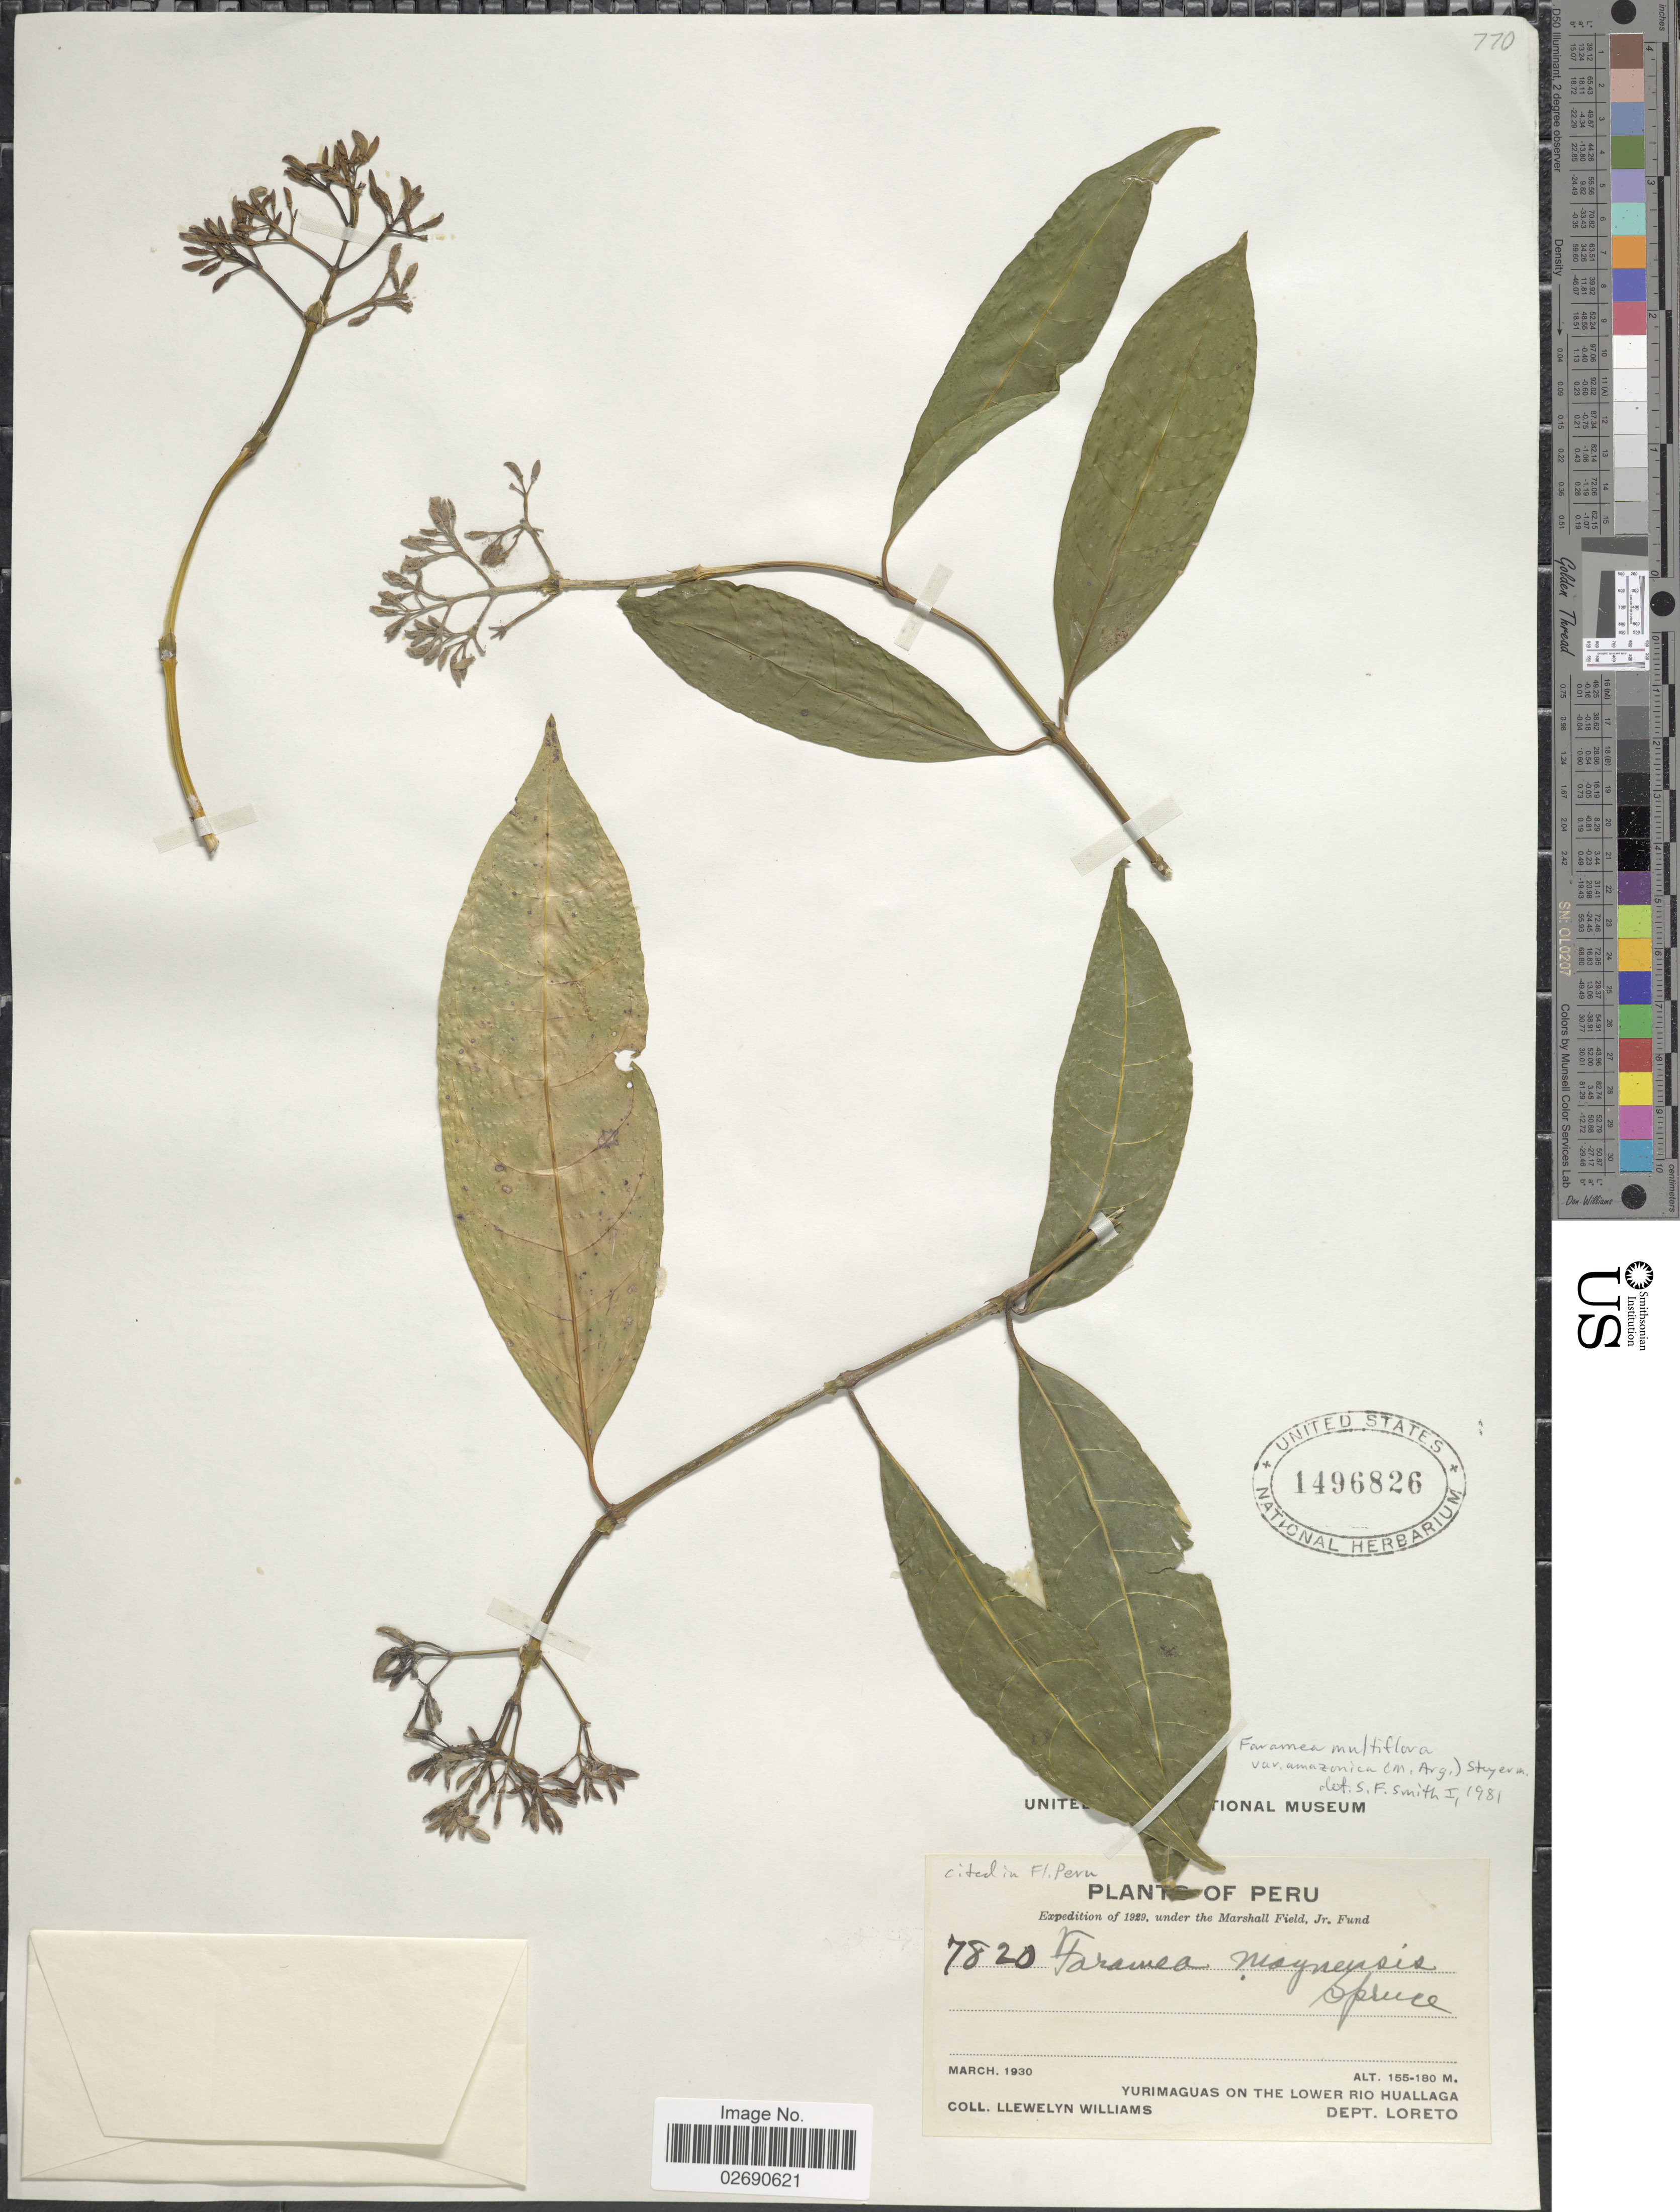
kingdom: Plantae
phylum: Tracheophyta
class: Magnoliopsida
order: Gentianales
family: Rubiaceae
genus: Faramea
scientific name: Faramea multiflora var. amazonica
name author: (Müll. Arg.) Steyerm.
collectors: Ll. Williams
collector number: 7820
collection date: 1930-03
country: Peru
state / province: Loreto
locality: Yurimaguas On The Lower Huallaga, Dept. Loreto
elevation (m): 155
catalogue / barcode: US 1496826